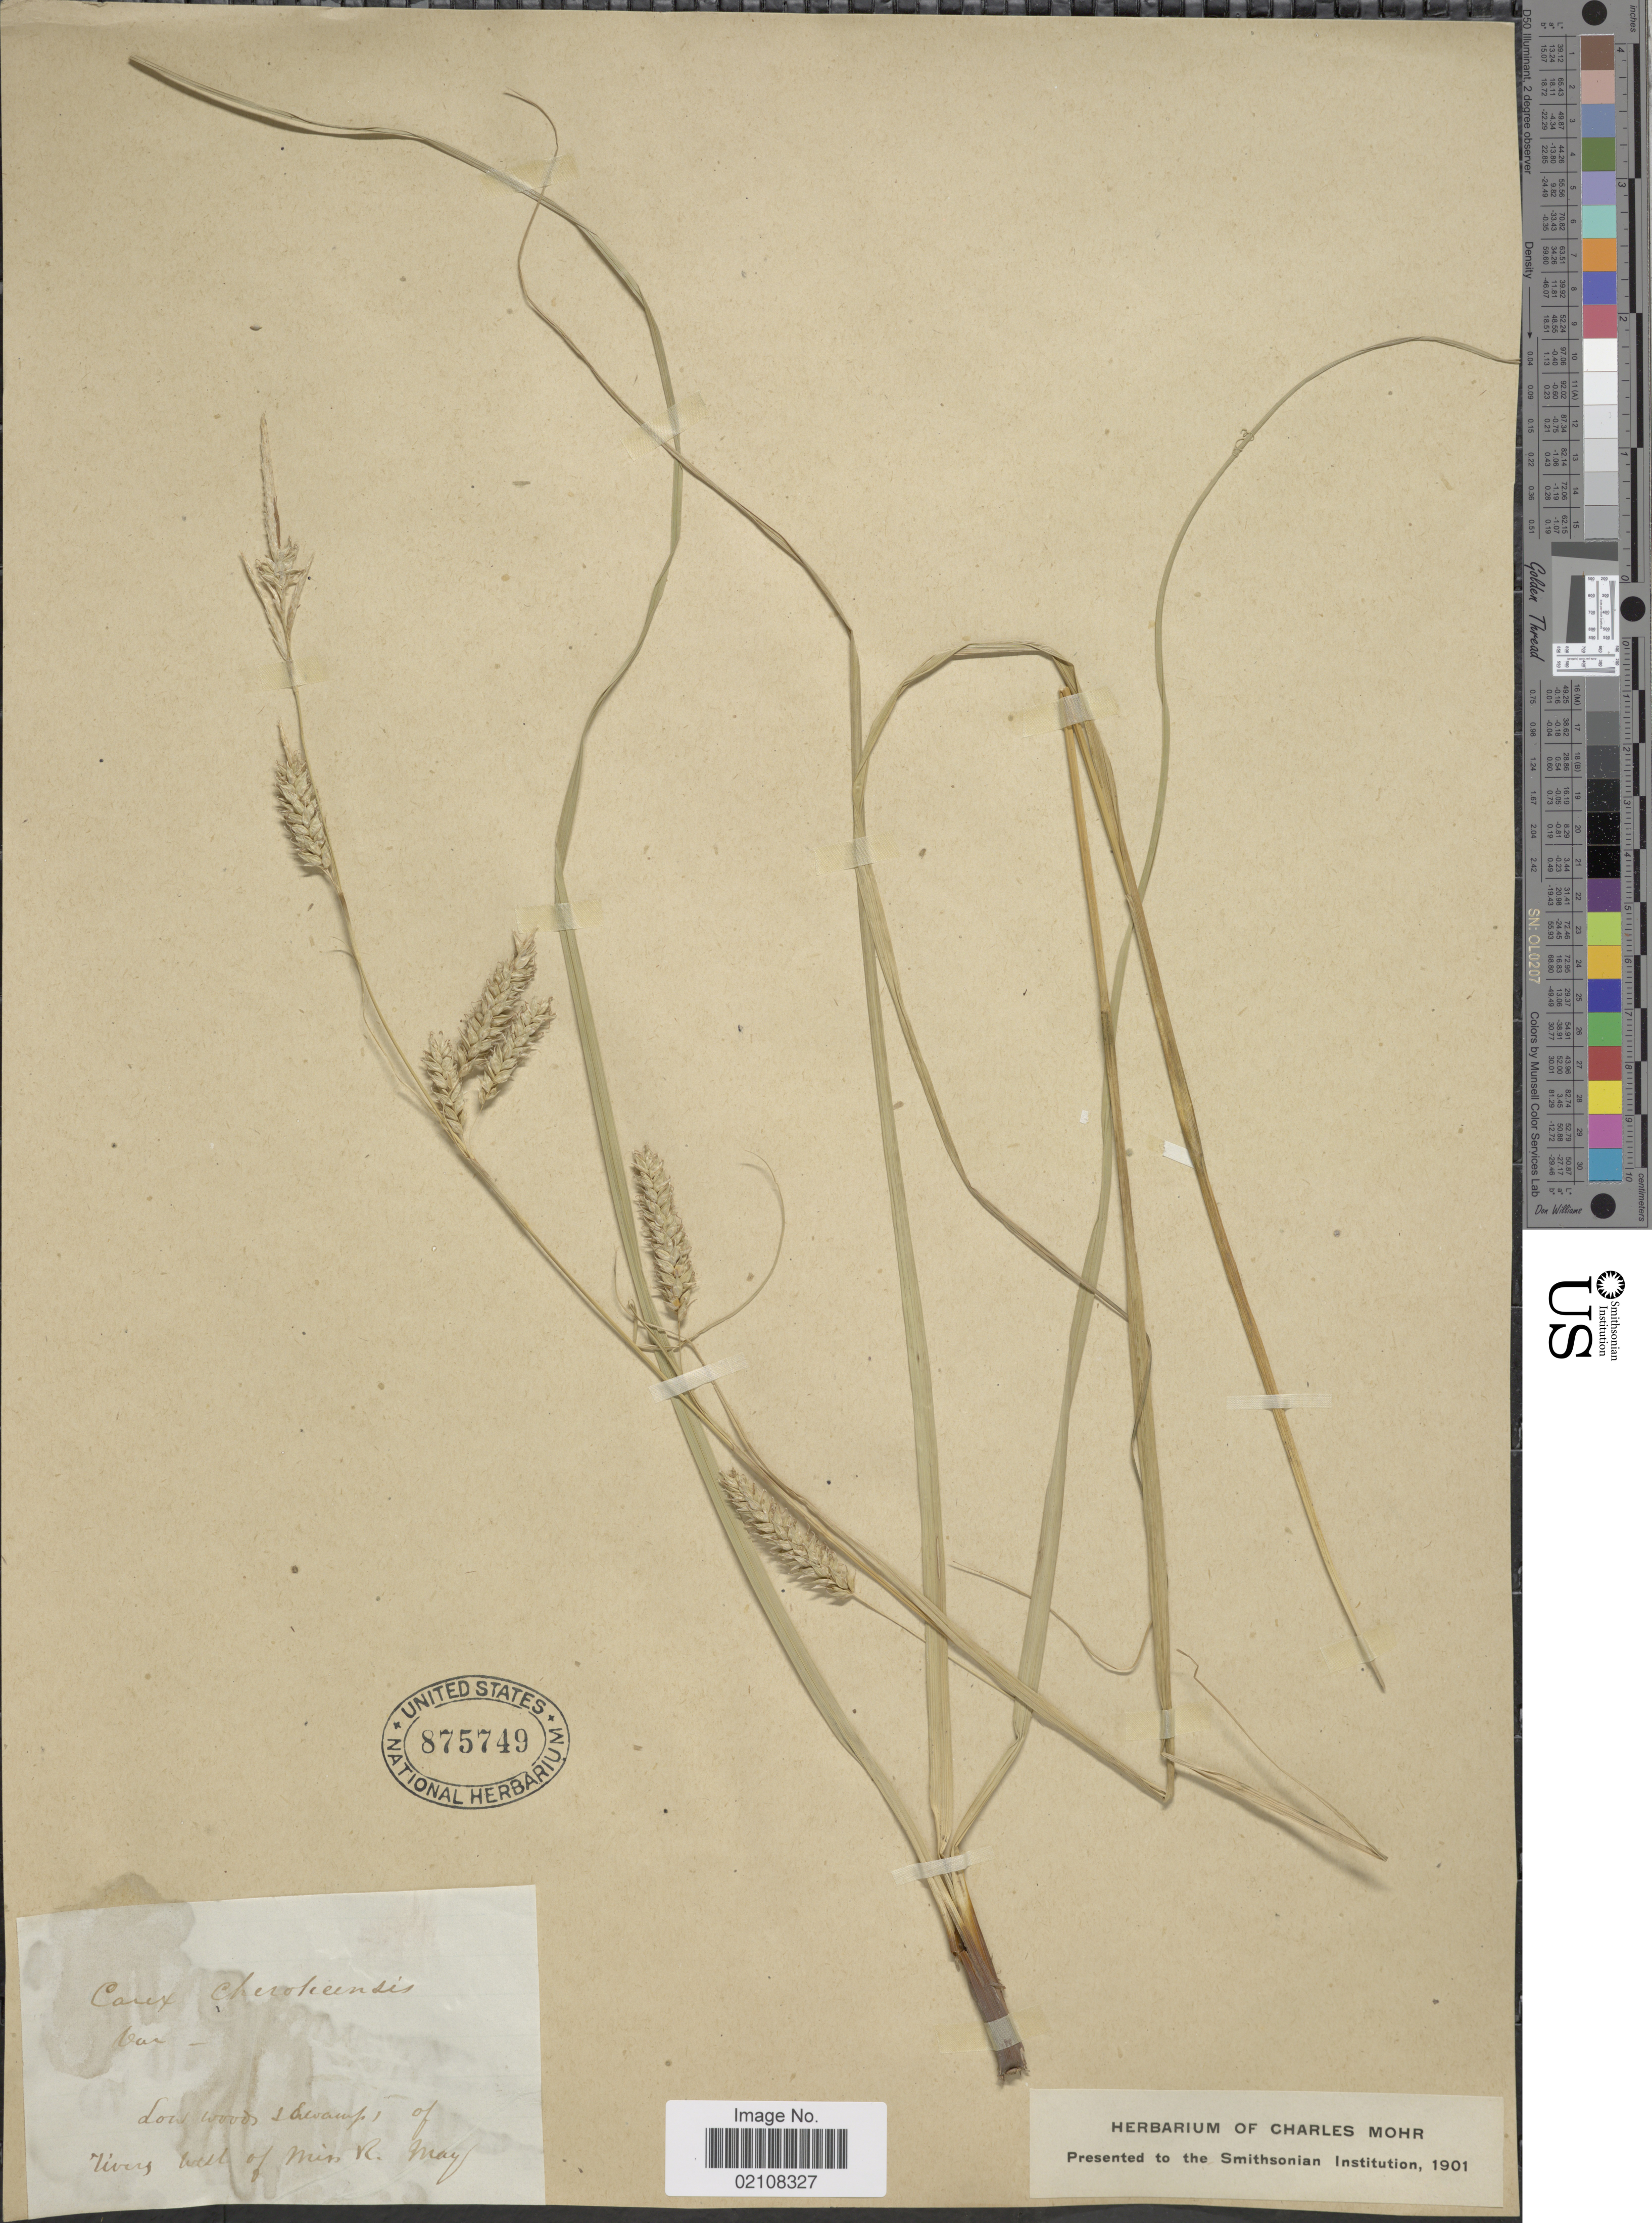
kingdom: Plantae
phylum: Tracheophyta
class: Liliopsida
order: Poales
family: Cyperaceae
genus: Carex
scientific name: Carex cherokeensis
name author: Schwein.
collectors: ex herb. Charles Mohr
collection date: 1901-05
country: United States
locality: Low woods swamps of rivers west of Miss R.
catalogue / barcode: US 875749